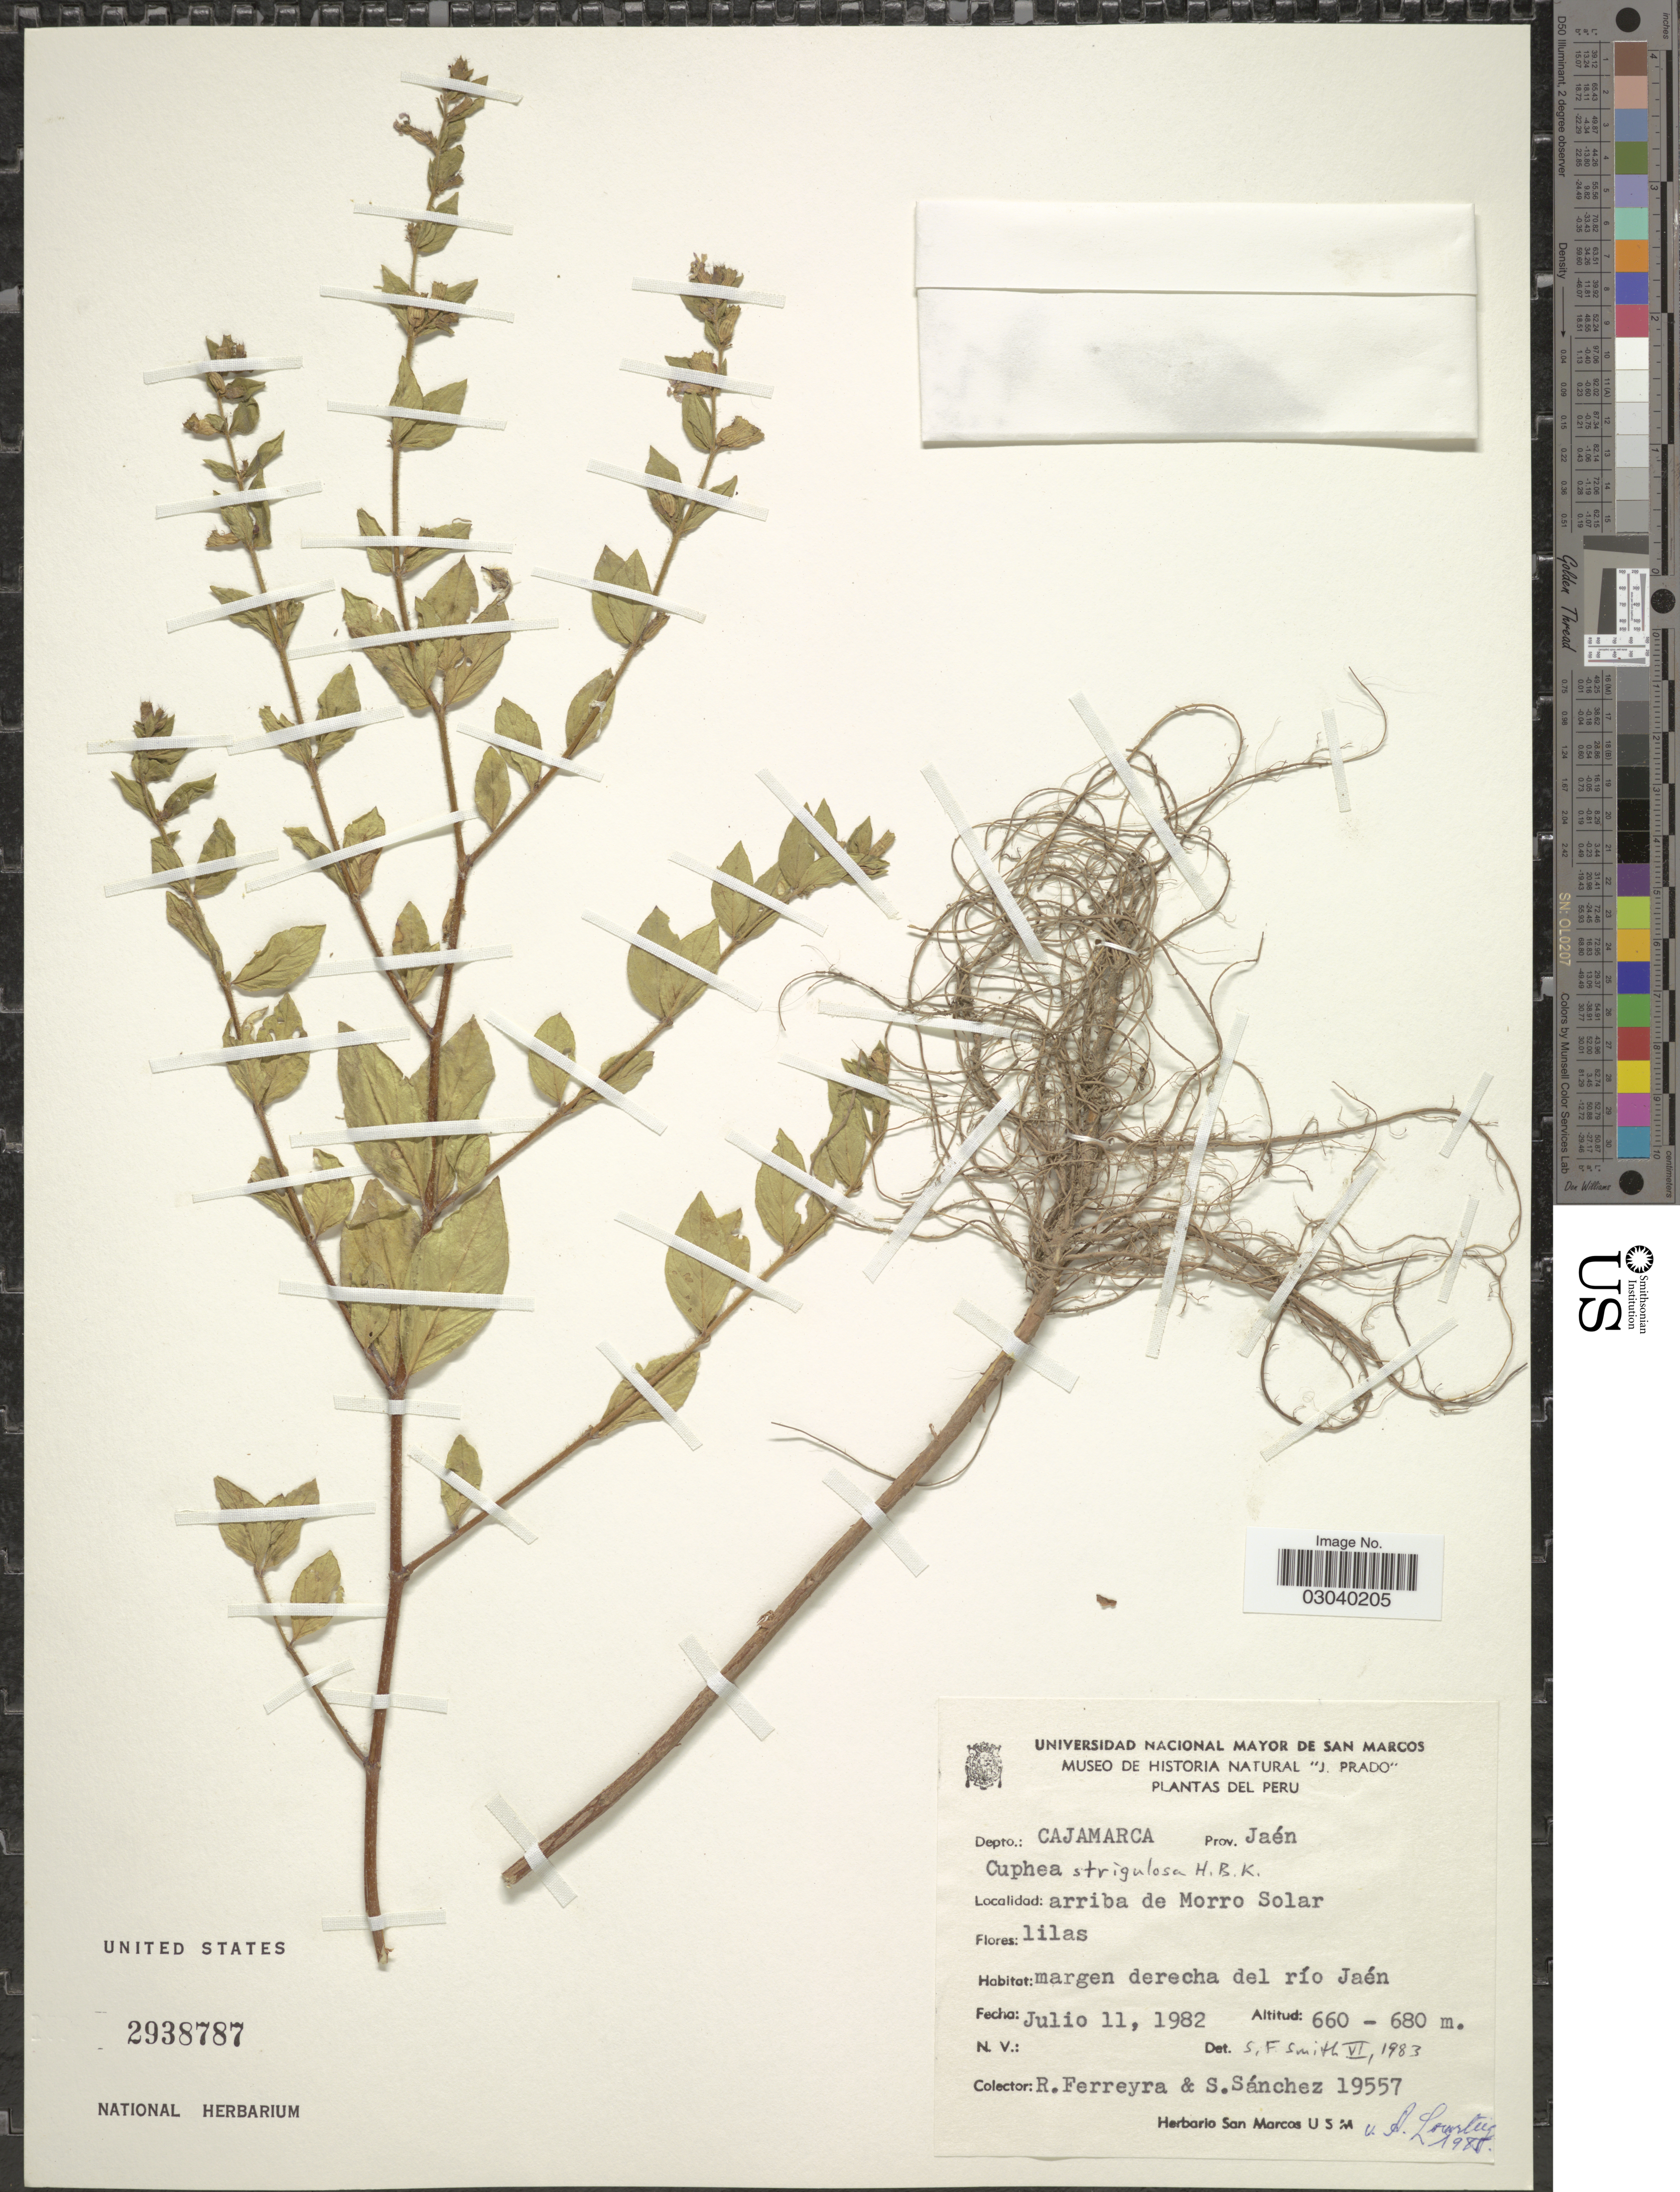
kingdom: Plantae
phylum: Tracheophyta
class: Magnoliopsida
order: Myrtales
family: Lythraceae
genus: Cuphea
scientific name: Cuphea strigulosa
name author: Kunth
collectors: R. A. Ferreyra & S. Sanchez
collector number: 19557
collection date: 1982-07-11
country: Peru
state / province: Cajamarca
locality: Depto.: Cajamarca, Prov. Jaén, arriba de Morro Solar. margen derecha del río Jaén.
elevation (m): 660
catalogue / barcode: US 2938787